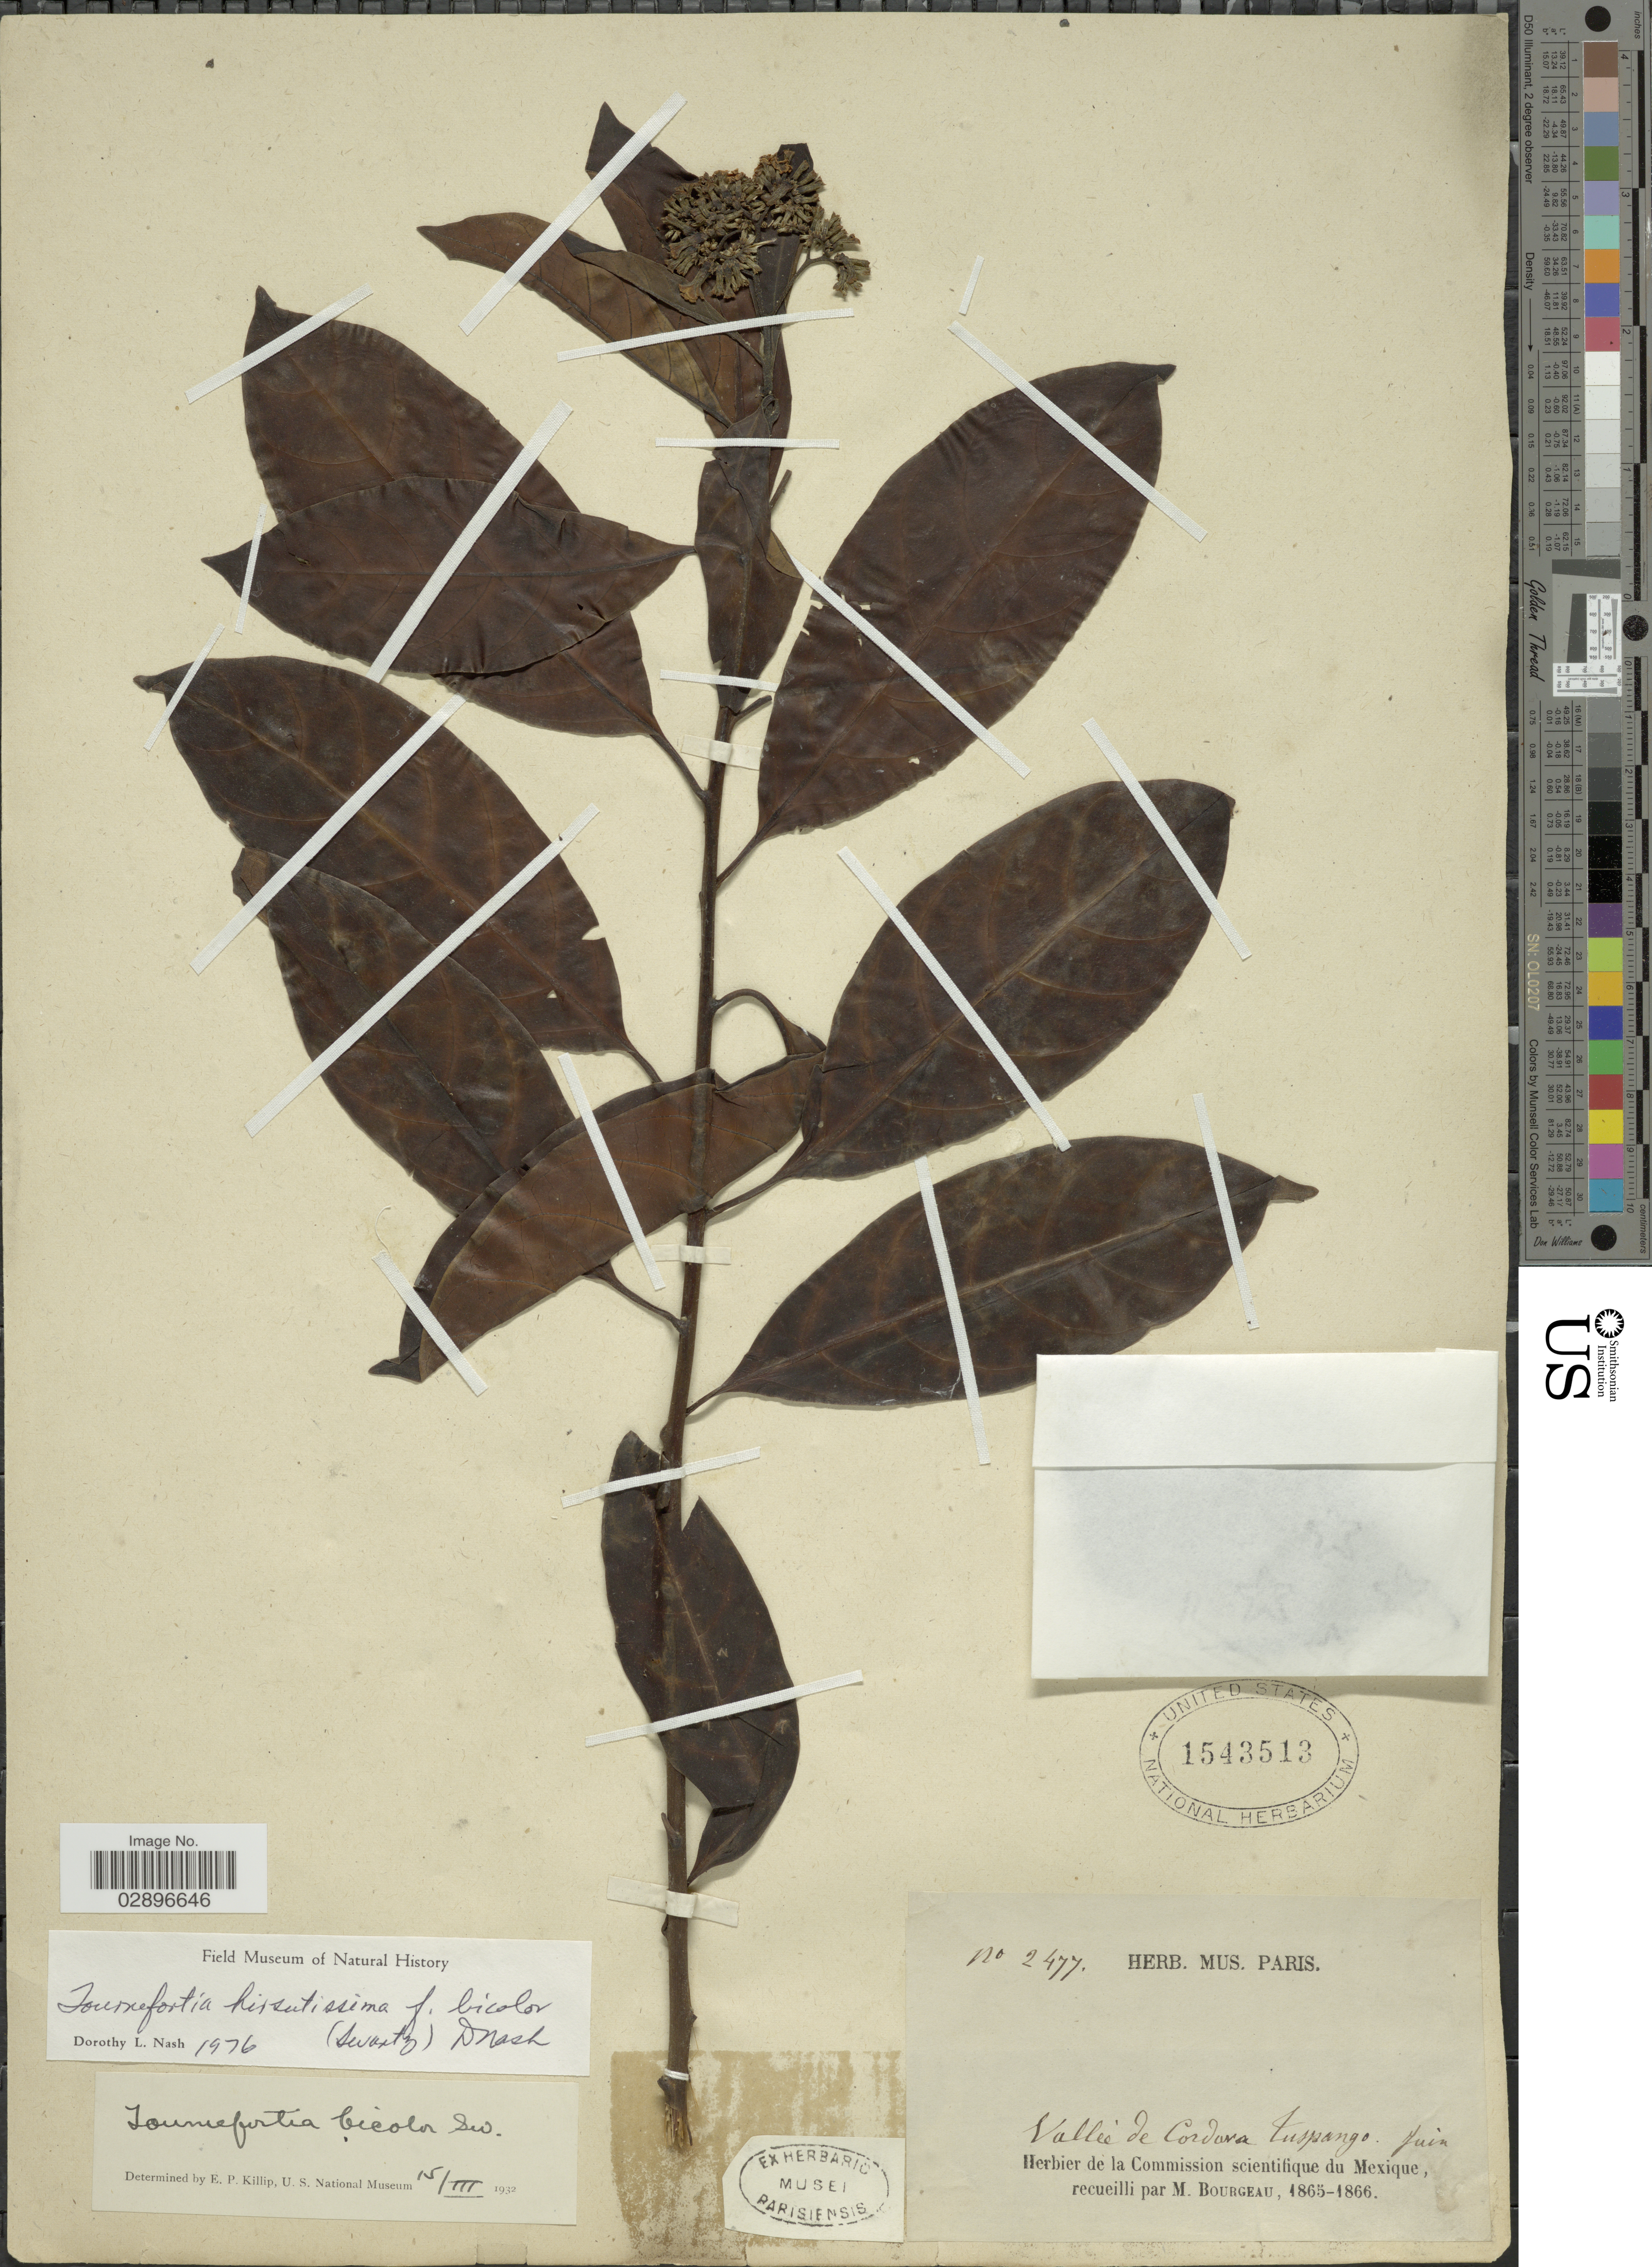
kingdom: Plantae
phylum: Tracheophyta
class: Magnoliopsida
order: Boraginales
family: Heliotropiaceae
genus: Tournefortia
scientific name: Tournefortia hirsutissima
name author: L.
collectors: M. Bourgeau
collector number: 2477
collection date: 1865-06/1866-06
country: Mexico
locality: Vallée de Cordova. Tuspango.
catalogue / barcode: US 1543513